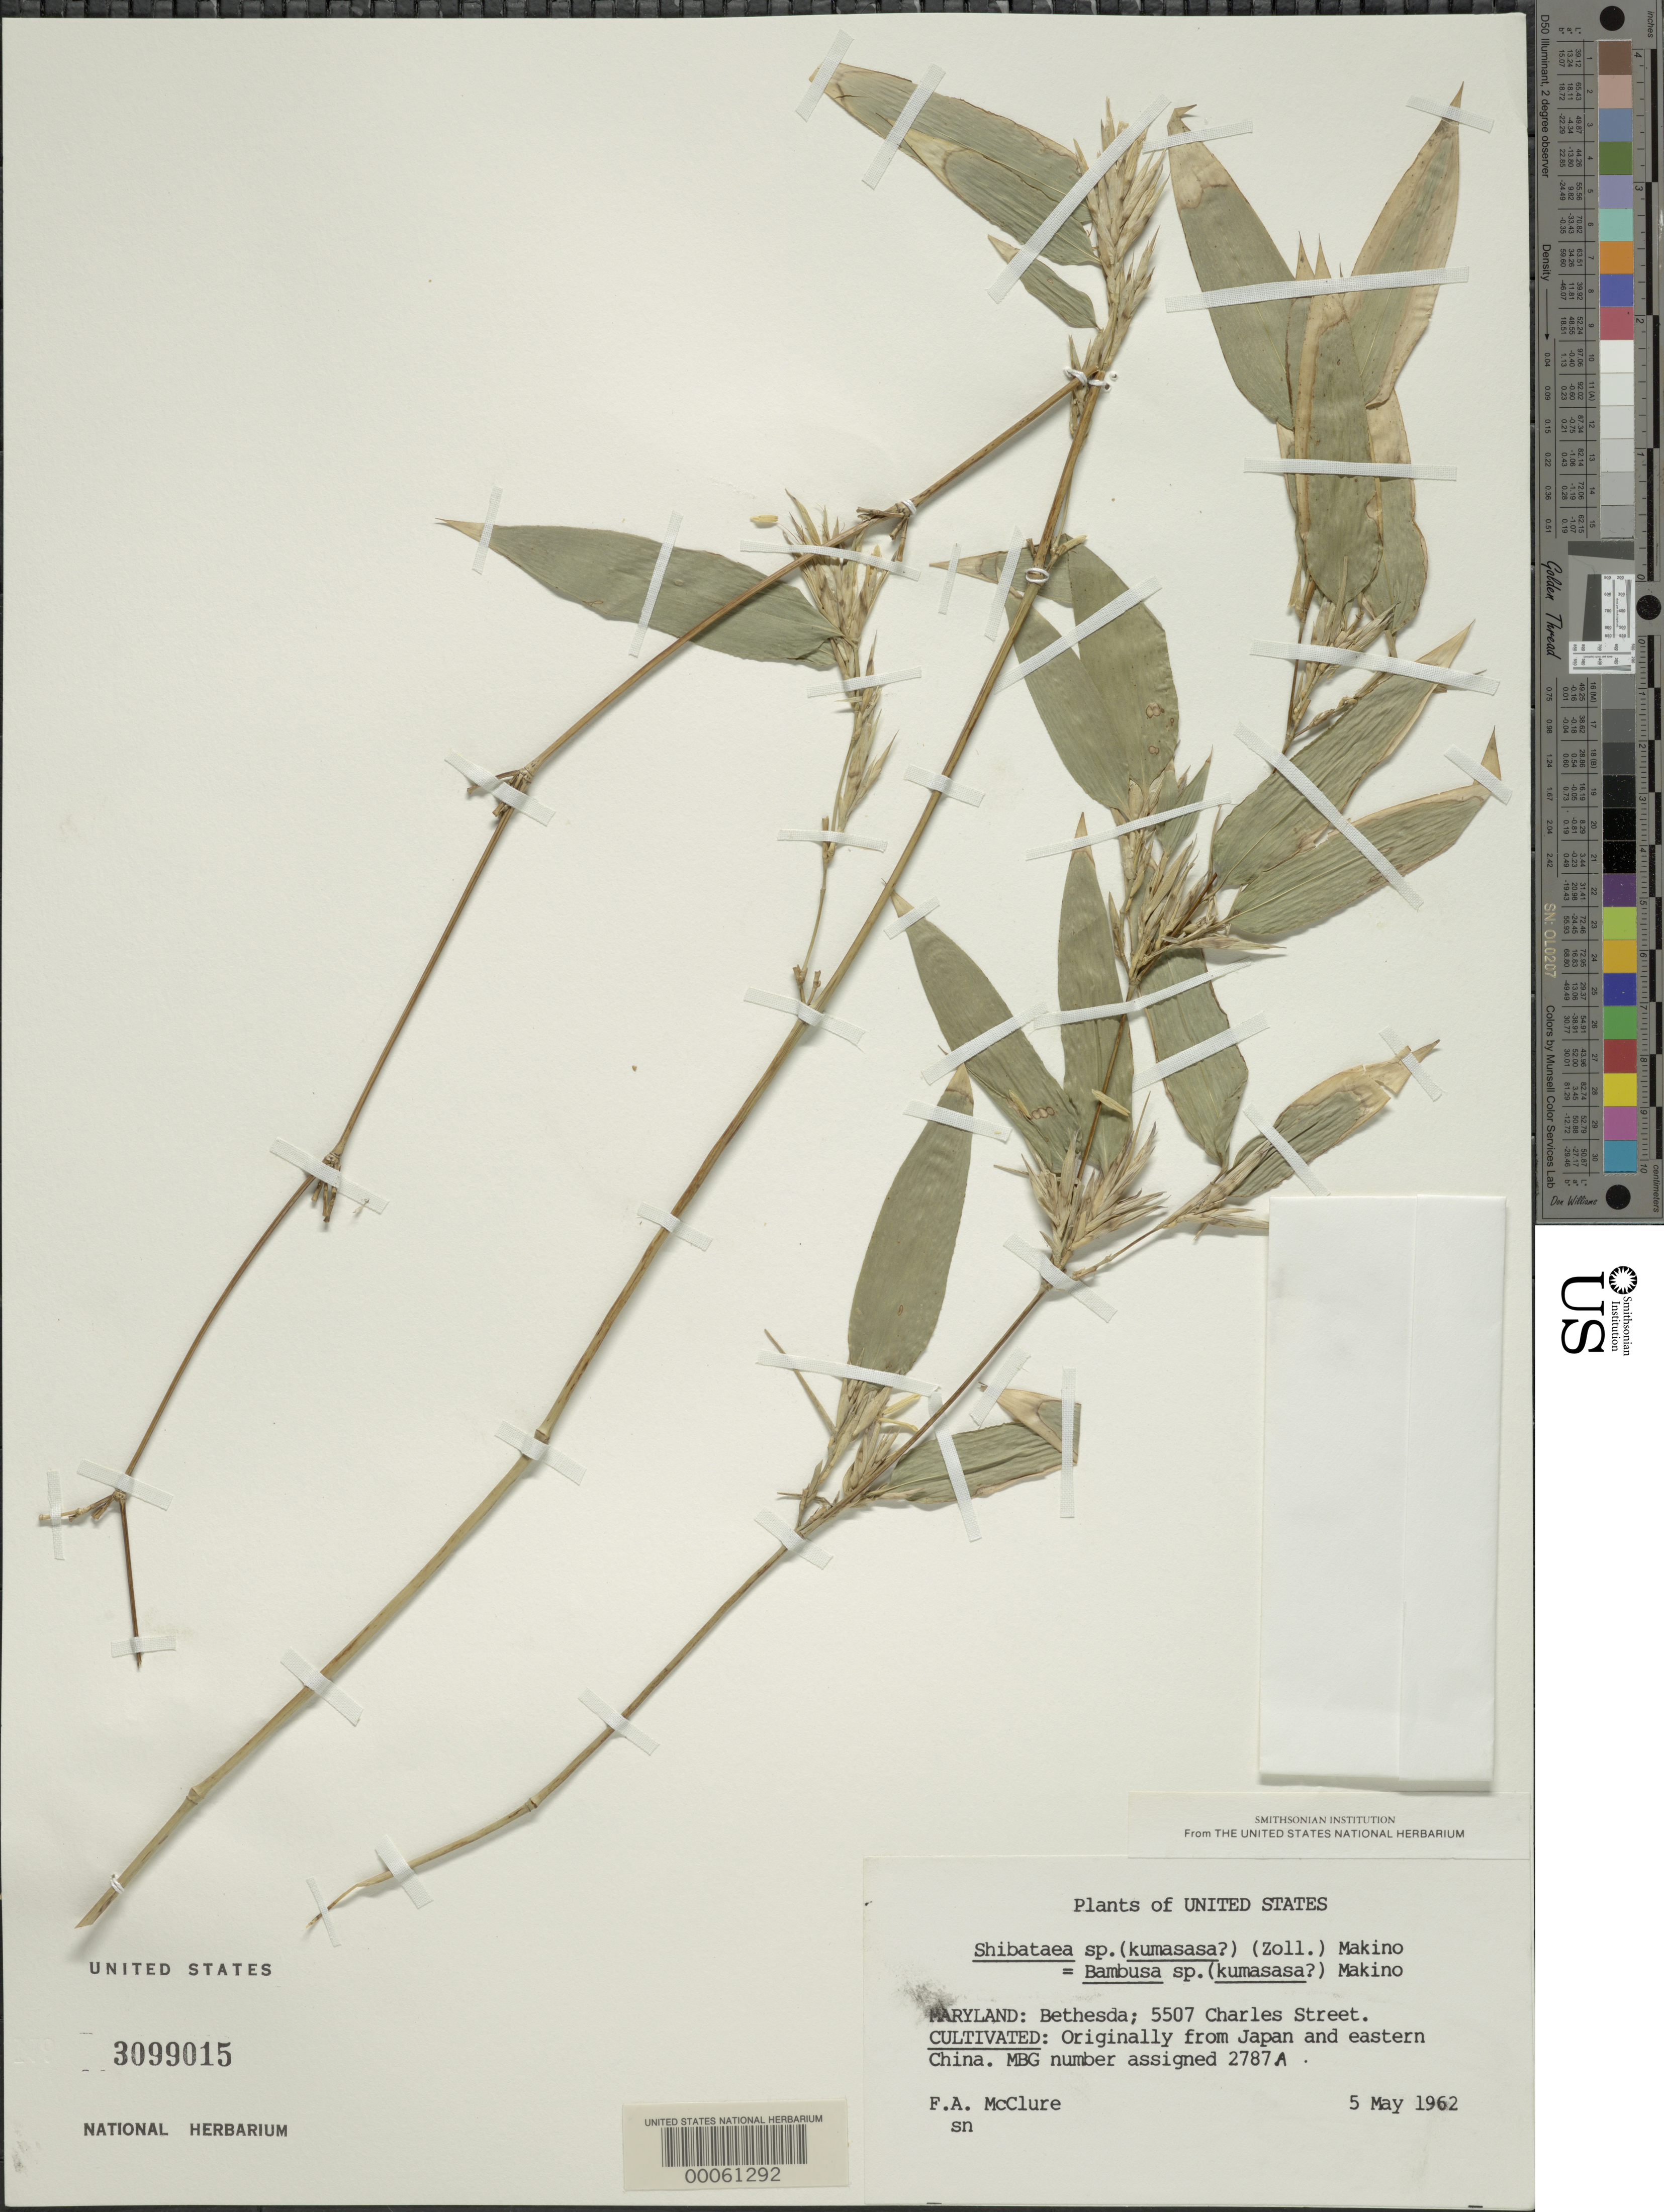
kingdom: Plantae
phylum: Tracheophyta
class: Liliopsida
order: Poales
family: Poaceae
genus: Shibataea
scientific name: Shibataea kumasasa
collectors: F. A. McClure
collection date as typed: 05 May 1962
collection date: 1962-05-05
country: United States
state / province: Maryland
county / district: Montgomery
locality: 5507 Charles Street, Bethesda (McClure's garden)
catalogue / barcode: US 3099015